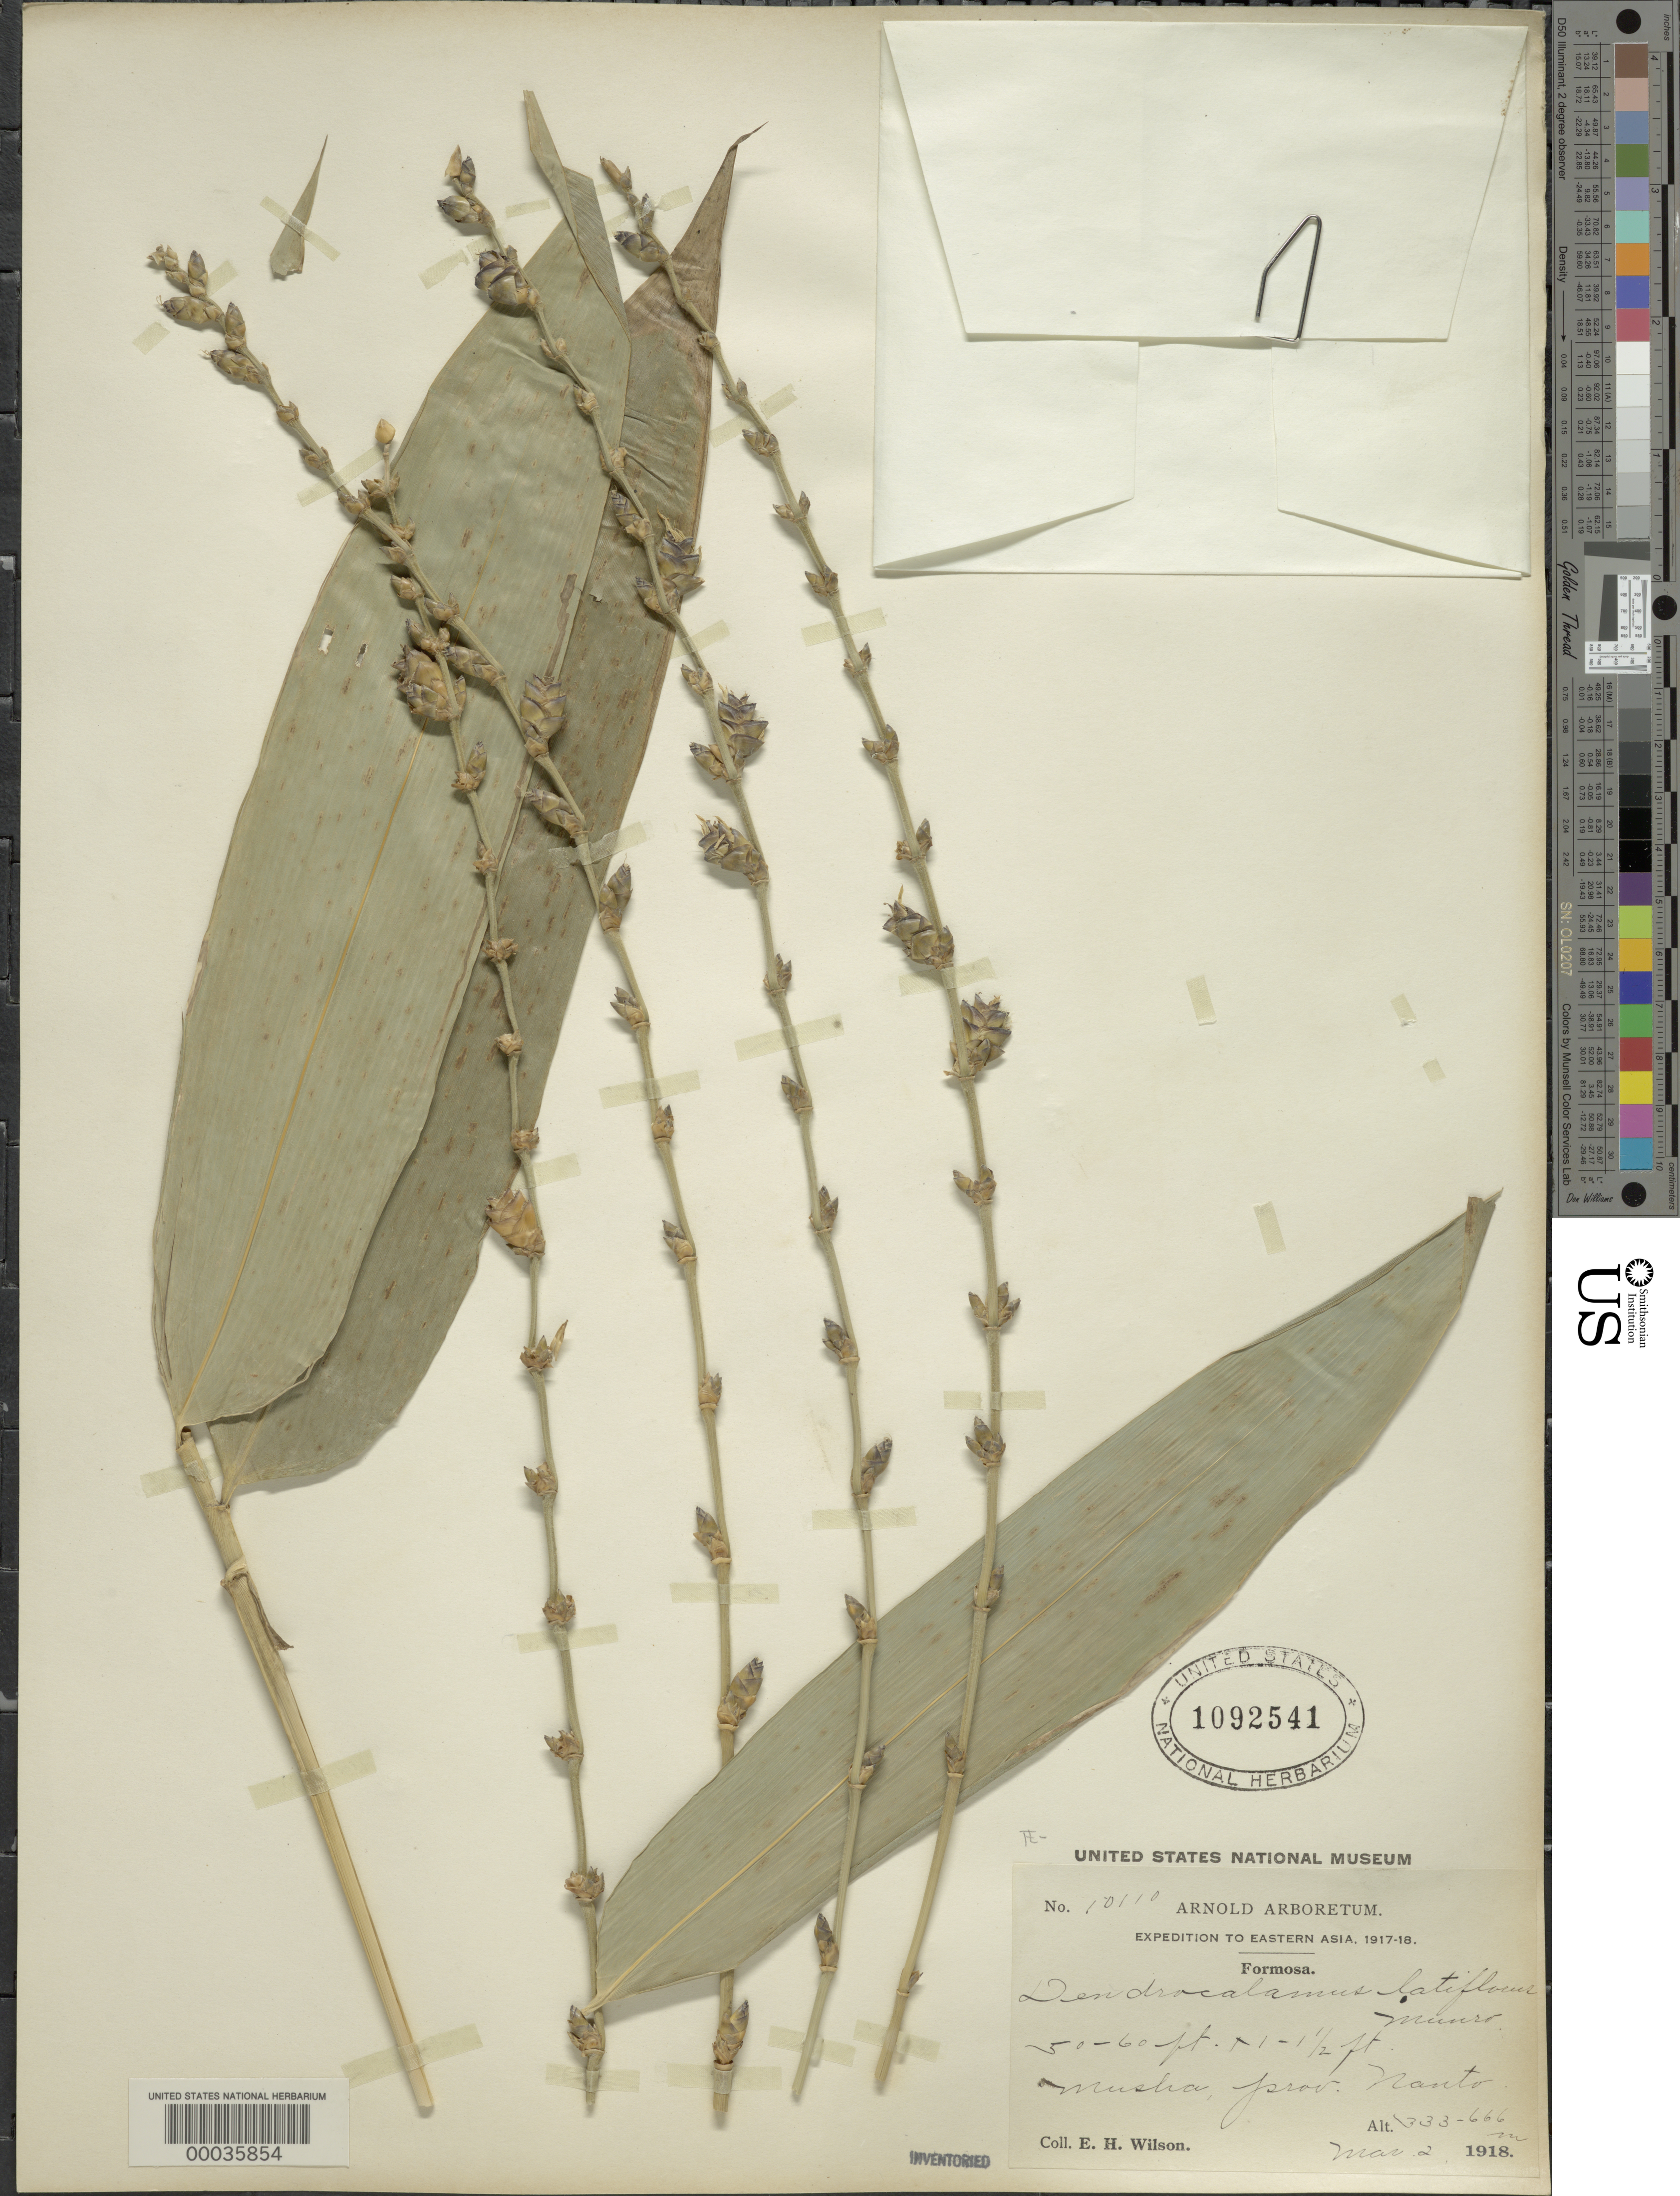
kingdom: Plantae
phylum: Tracheophyta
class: Liliopsida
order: Poales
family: Poaceae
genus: Dendrocalamus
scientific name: Dendrocalamus latiflorus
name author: Munro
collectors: E. H. Wilson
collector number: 10110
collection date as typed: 02 Mar 1918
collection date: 1918-03-02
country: Taiwan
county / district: Nan Tou Prov.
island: Taiwan [Formosa]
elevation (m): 333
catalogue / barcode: US 1092541